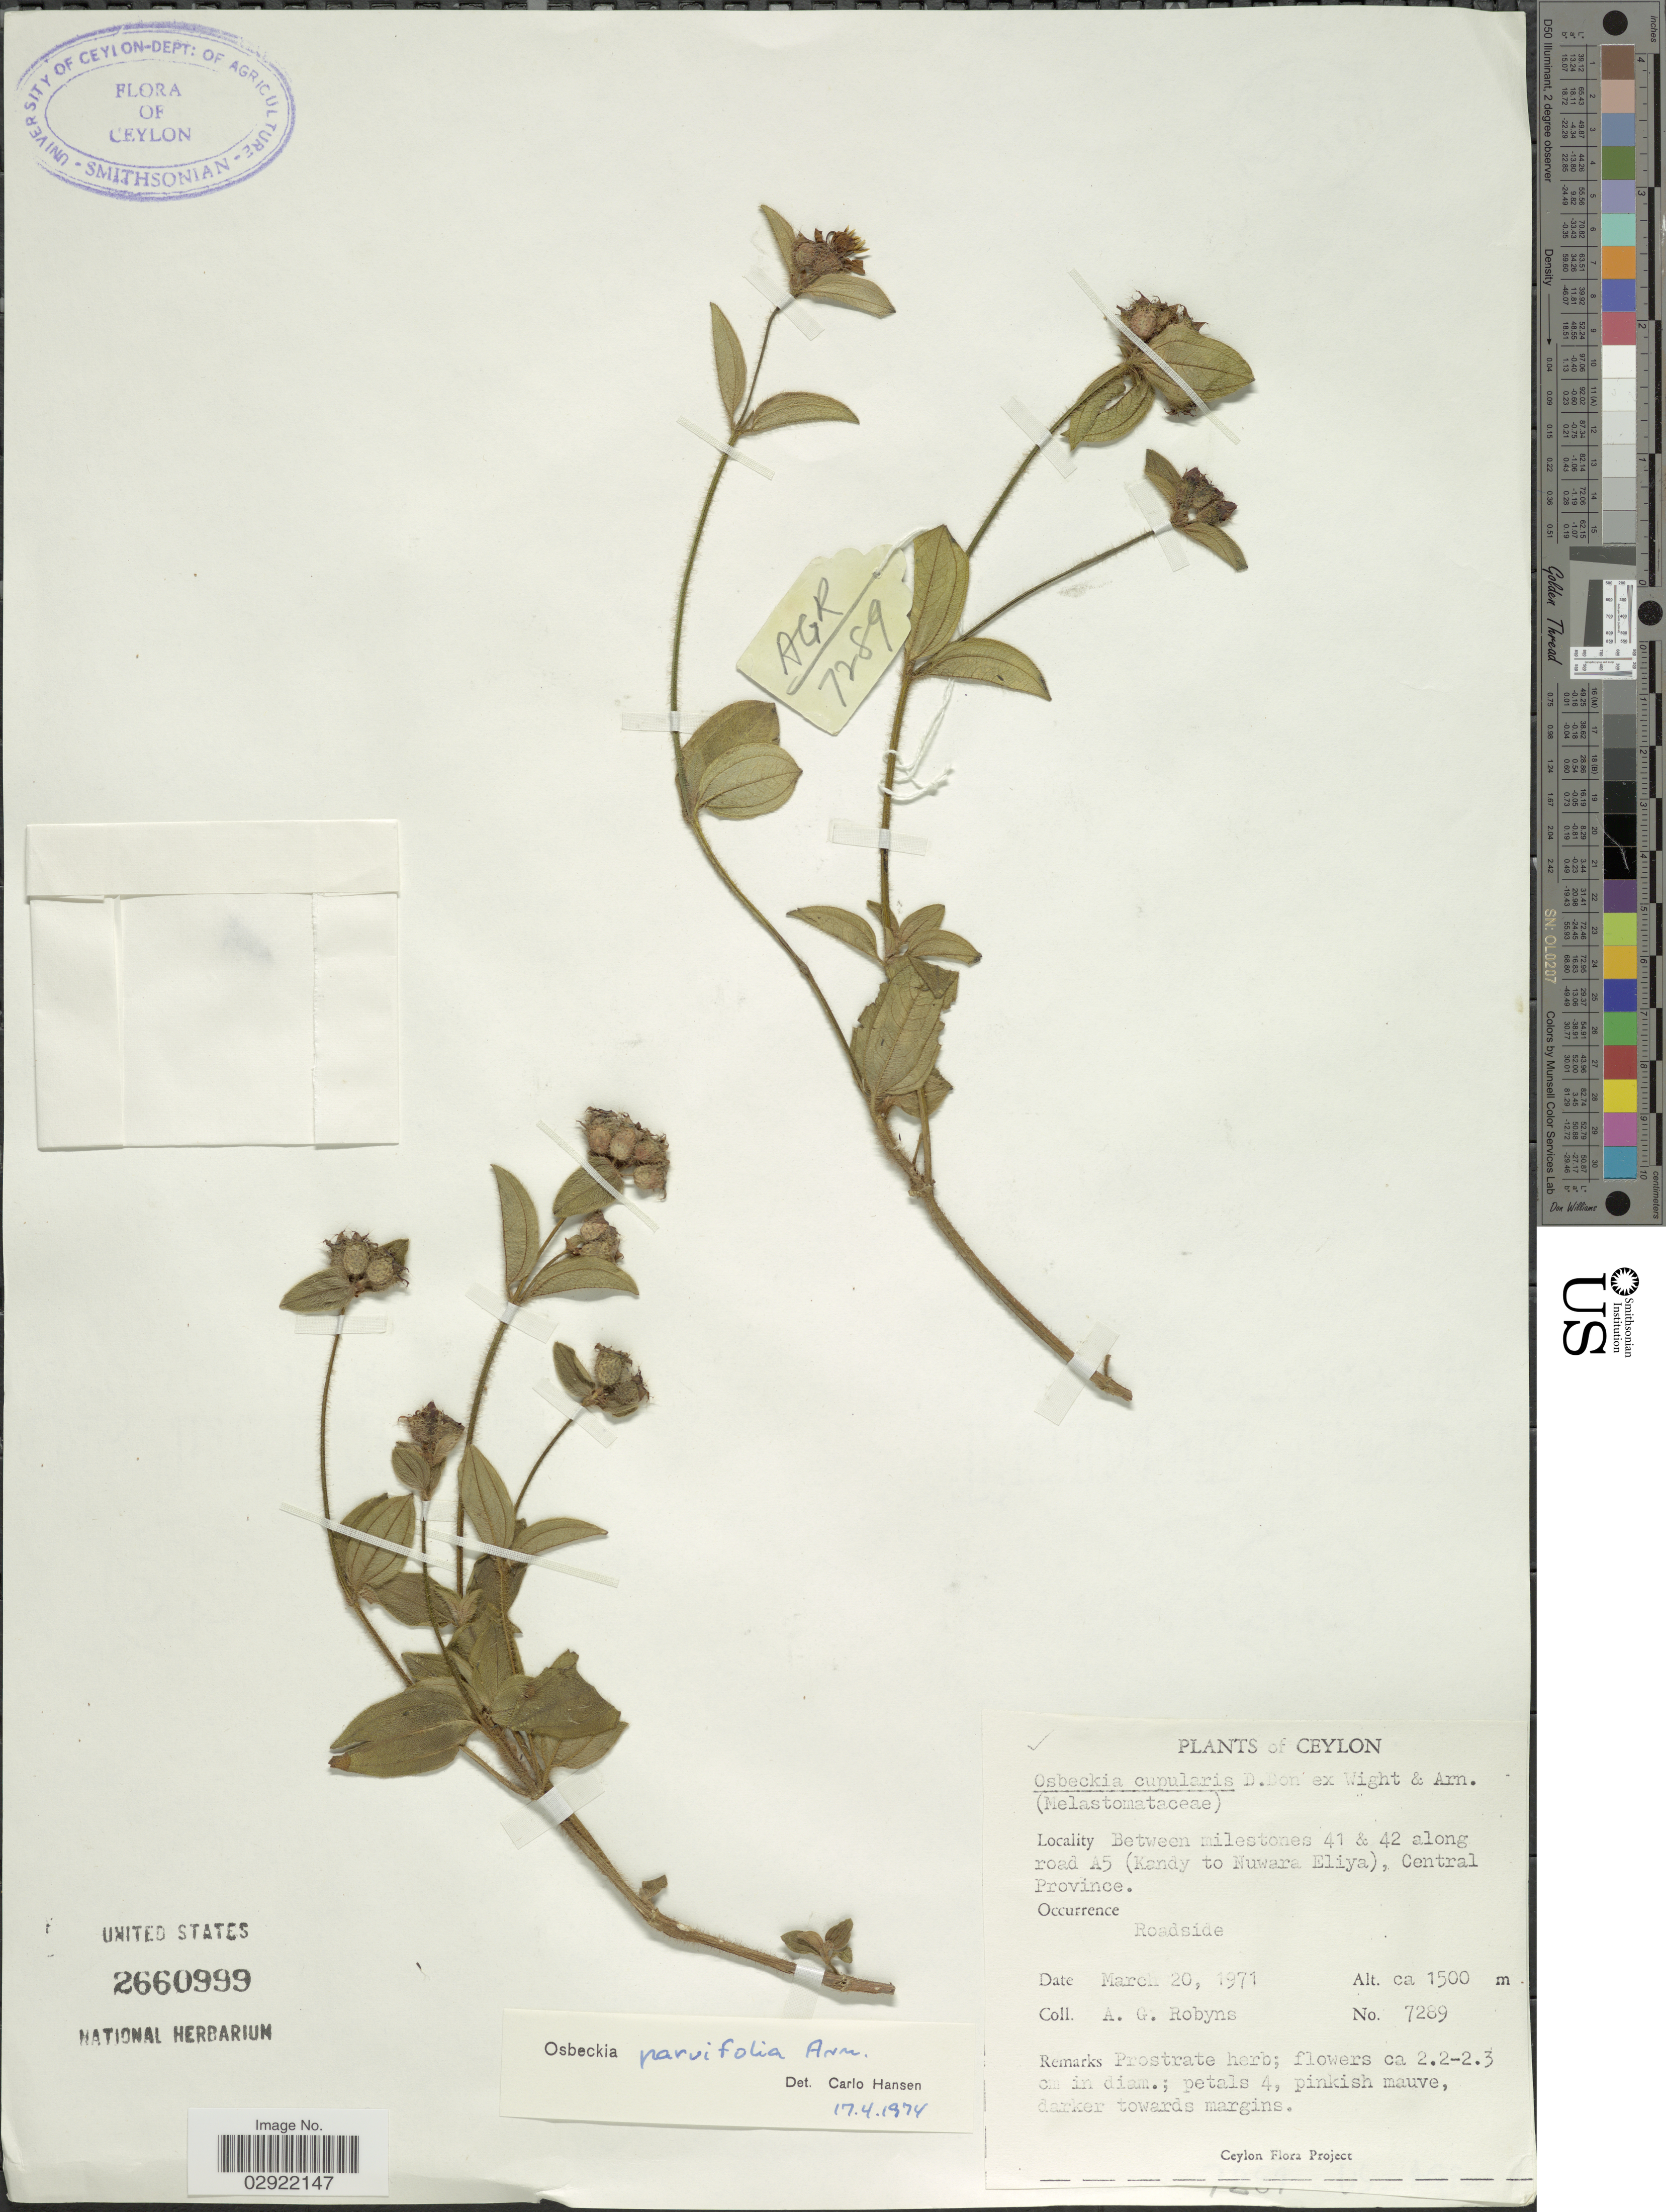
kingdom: Plantae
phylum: Tracheophyta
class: Magnoliopsida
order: Myrtales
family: Melastomataceae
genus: Osbeckia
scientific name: Osbeckia parvifolia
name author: Arn.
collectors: A. Robyns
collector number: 7289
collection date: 1971-03-20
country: Sri Lanka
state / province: Central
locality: Ceylon. Between milestones 41 & 42 along road A5 (Kandy to Nuwara Eliya).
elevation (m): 1500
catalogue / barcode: US 2660999